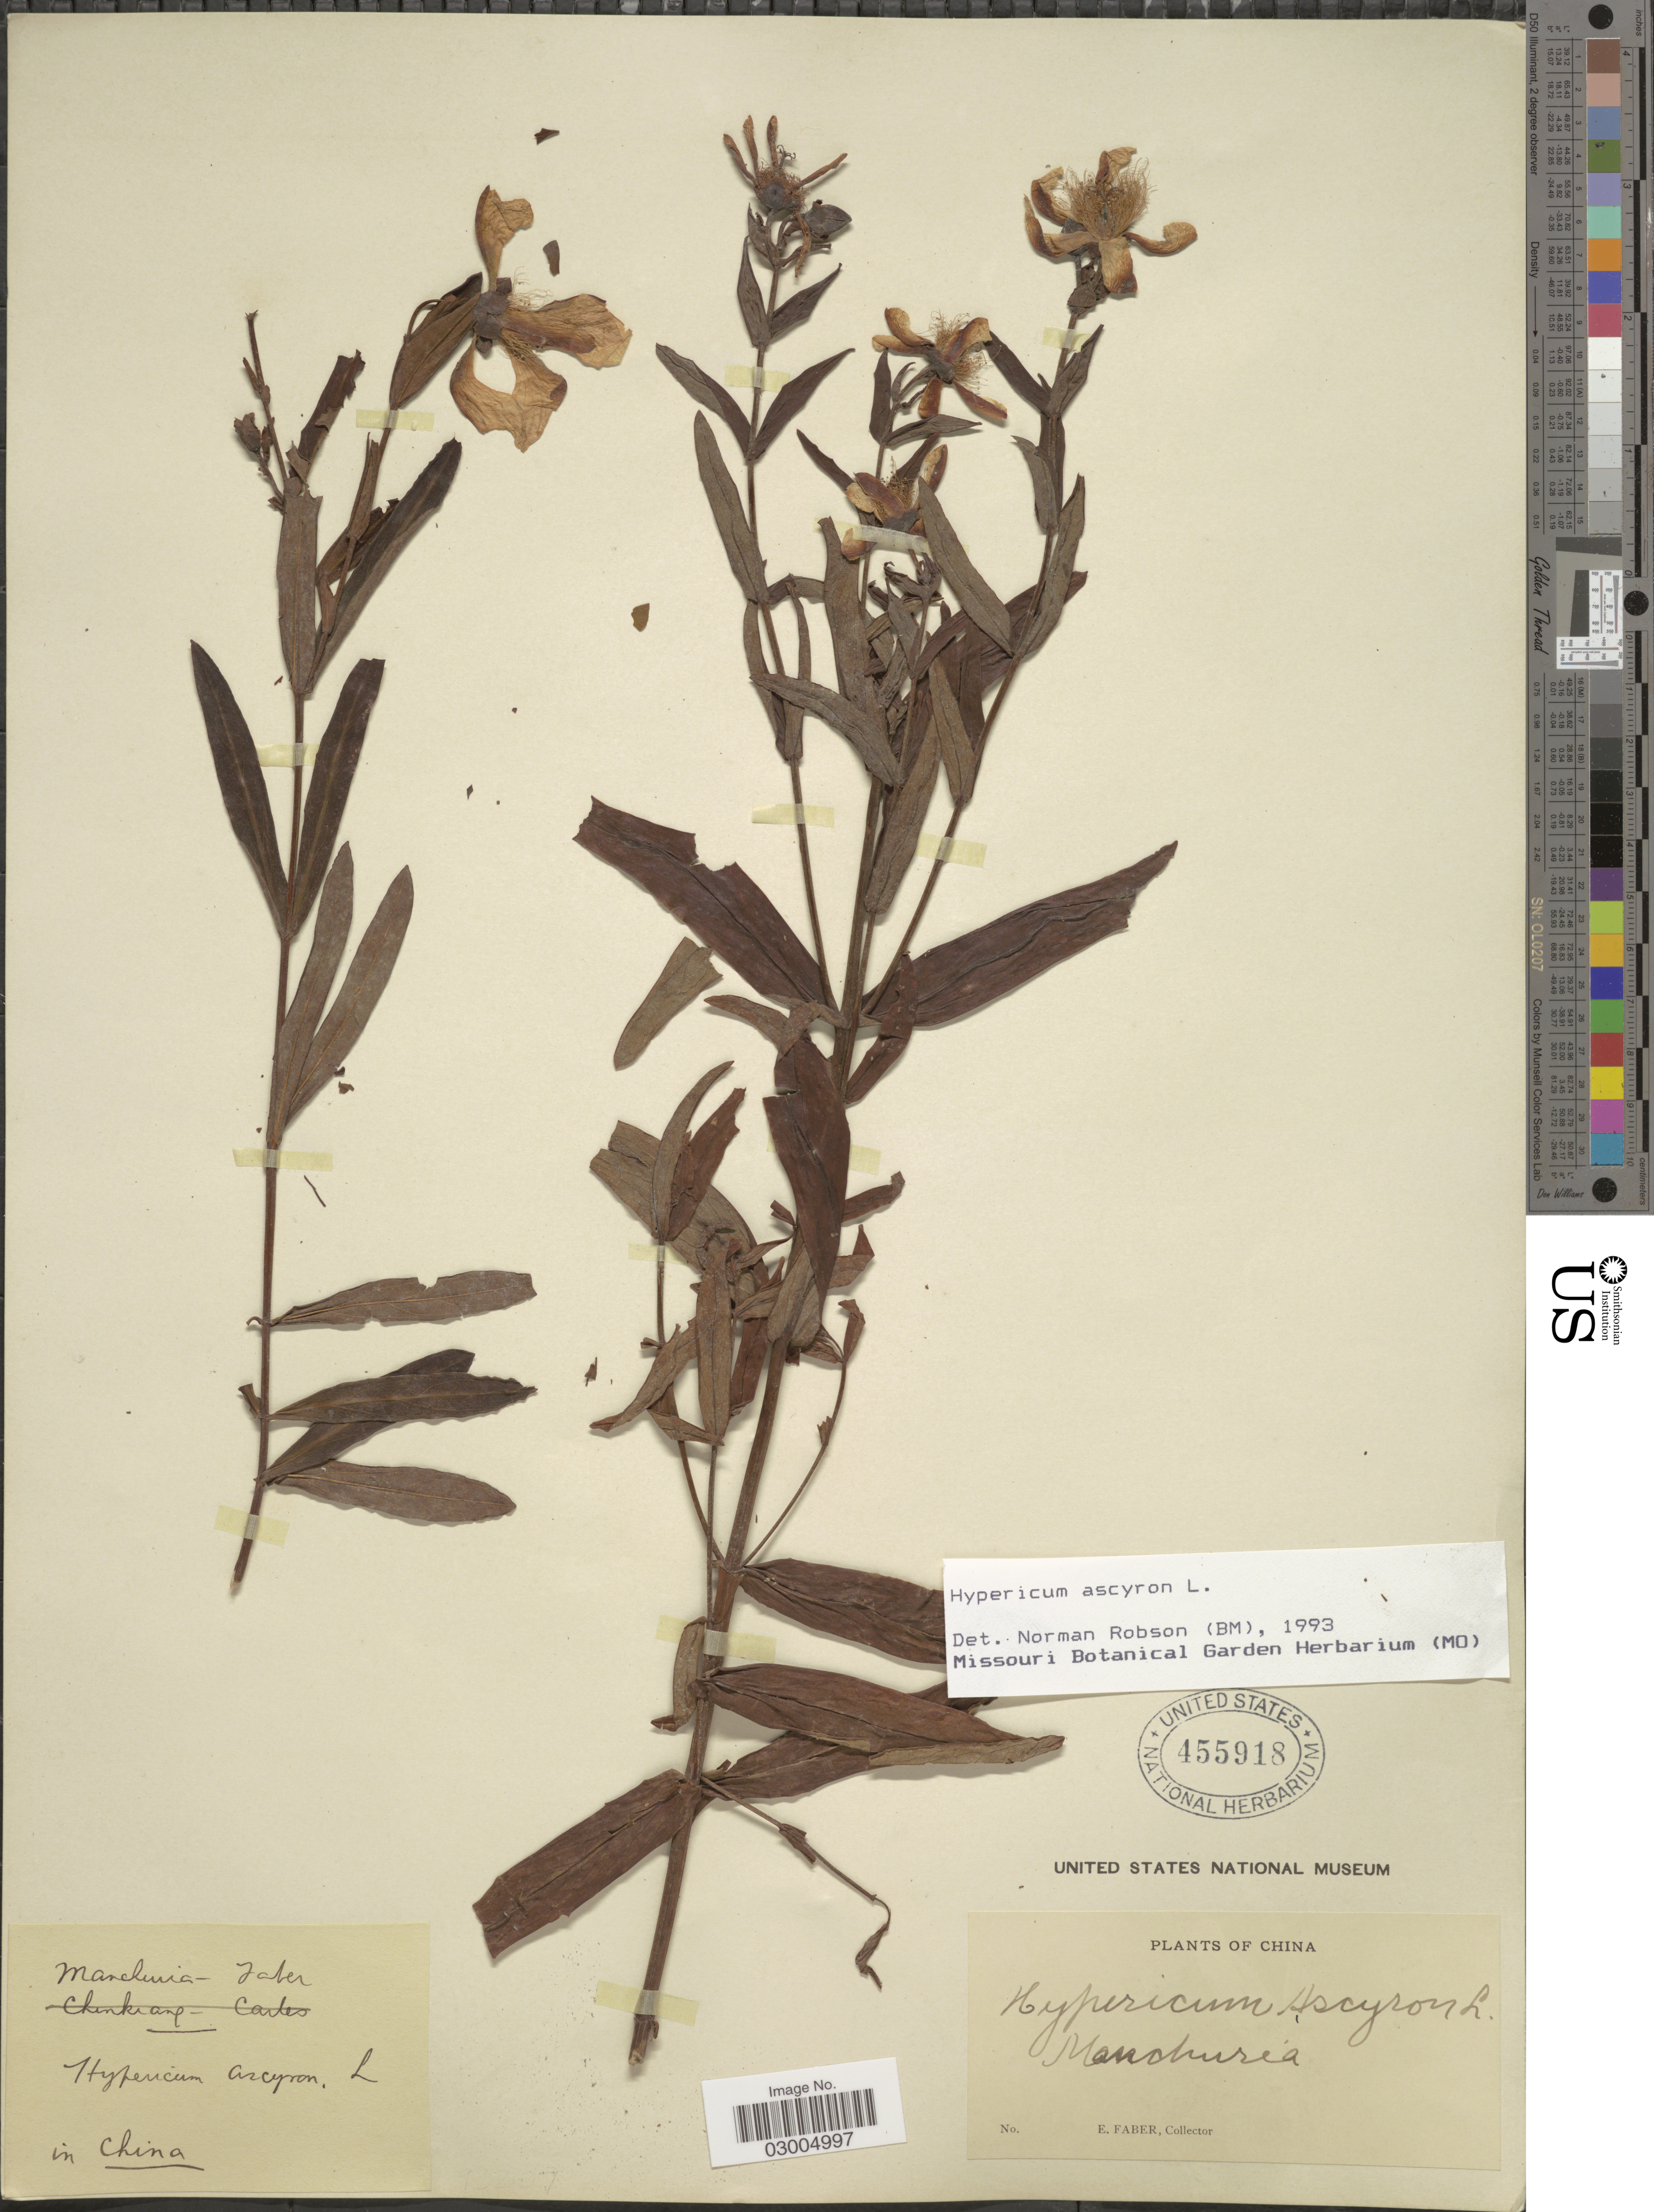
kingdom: Plantae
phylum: Tracheophyta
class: Magnoliopsida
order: Malpighiales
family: Hypericaceae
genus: Hypericum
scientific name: Hypericum ascyron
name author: L.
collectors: E. Faber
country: China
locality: Manchuria.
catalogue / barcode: US 455918